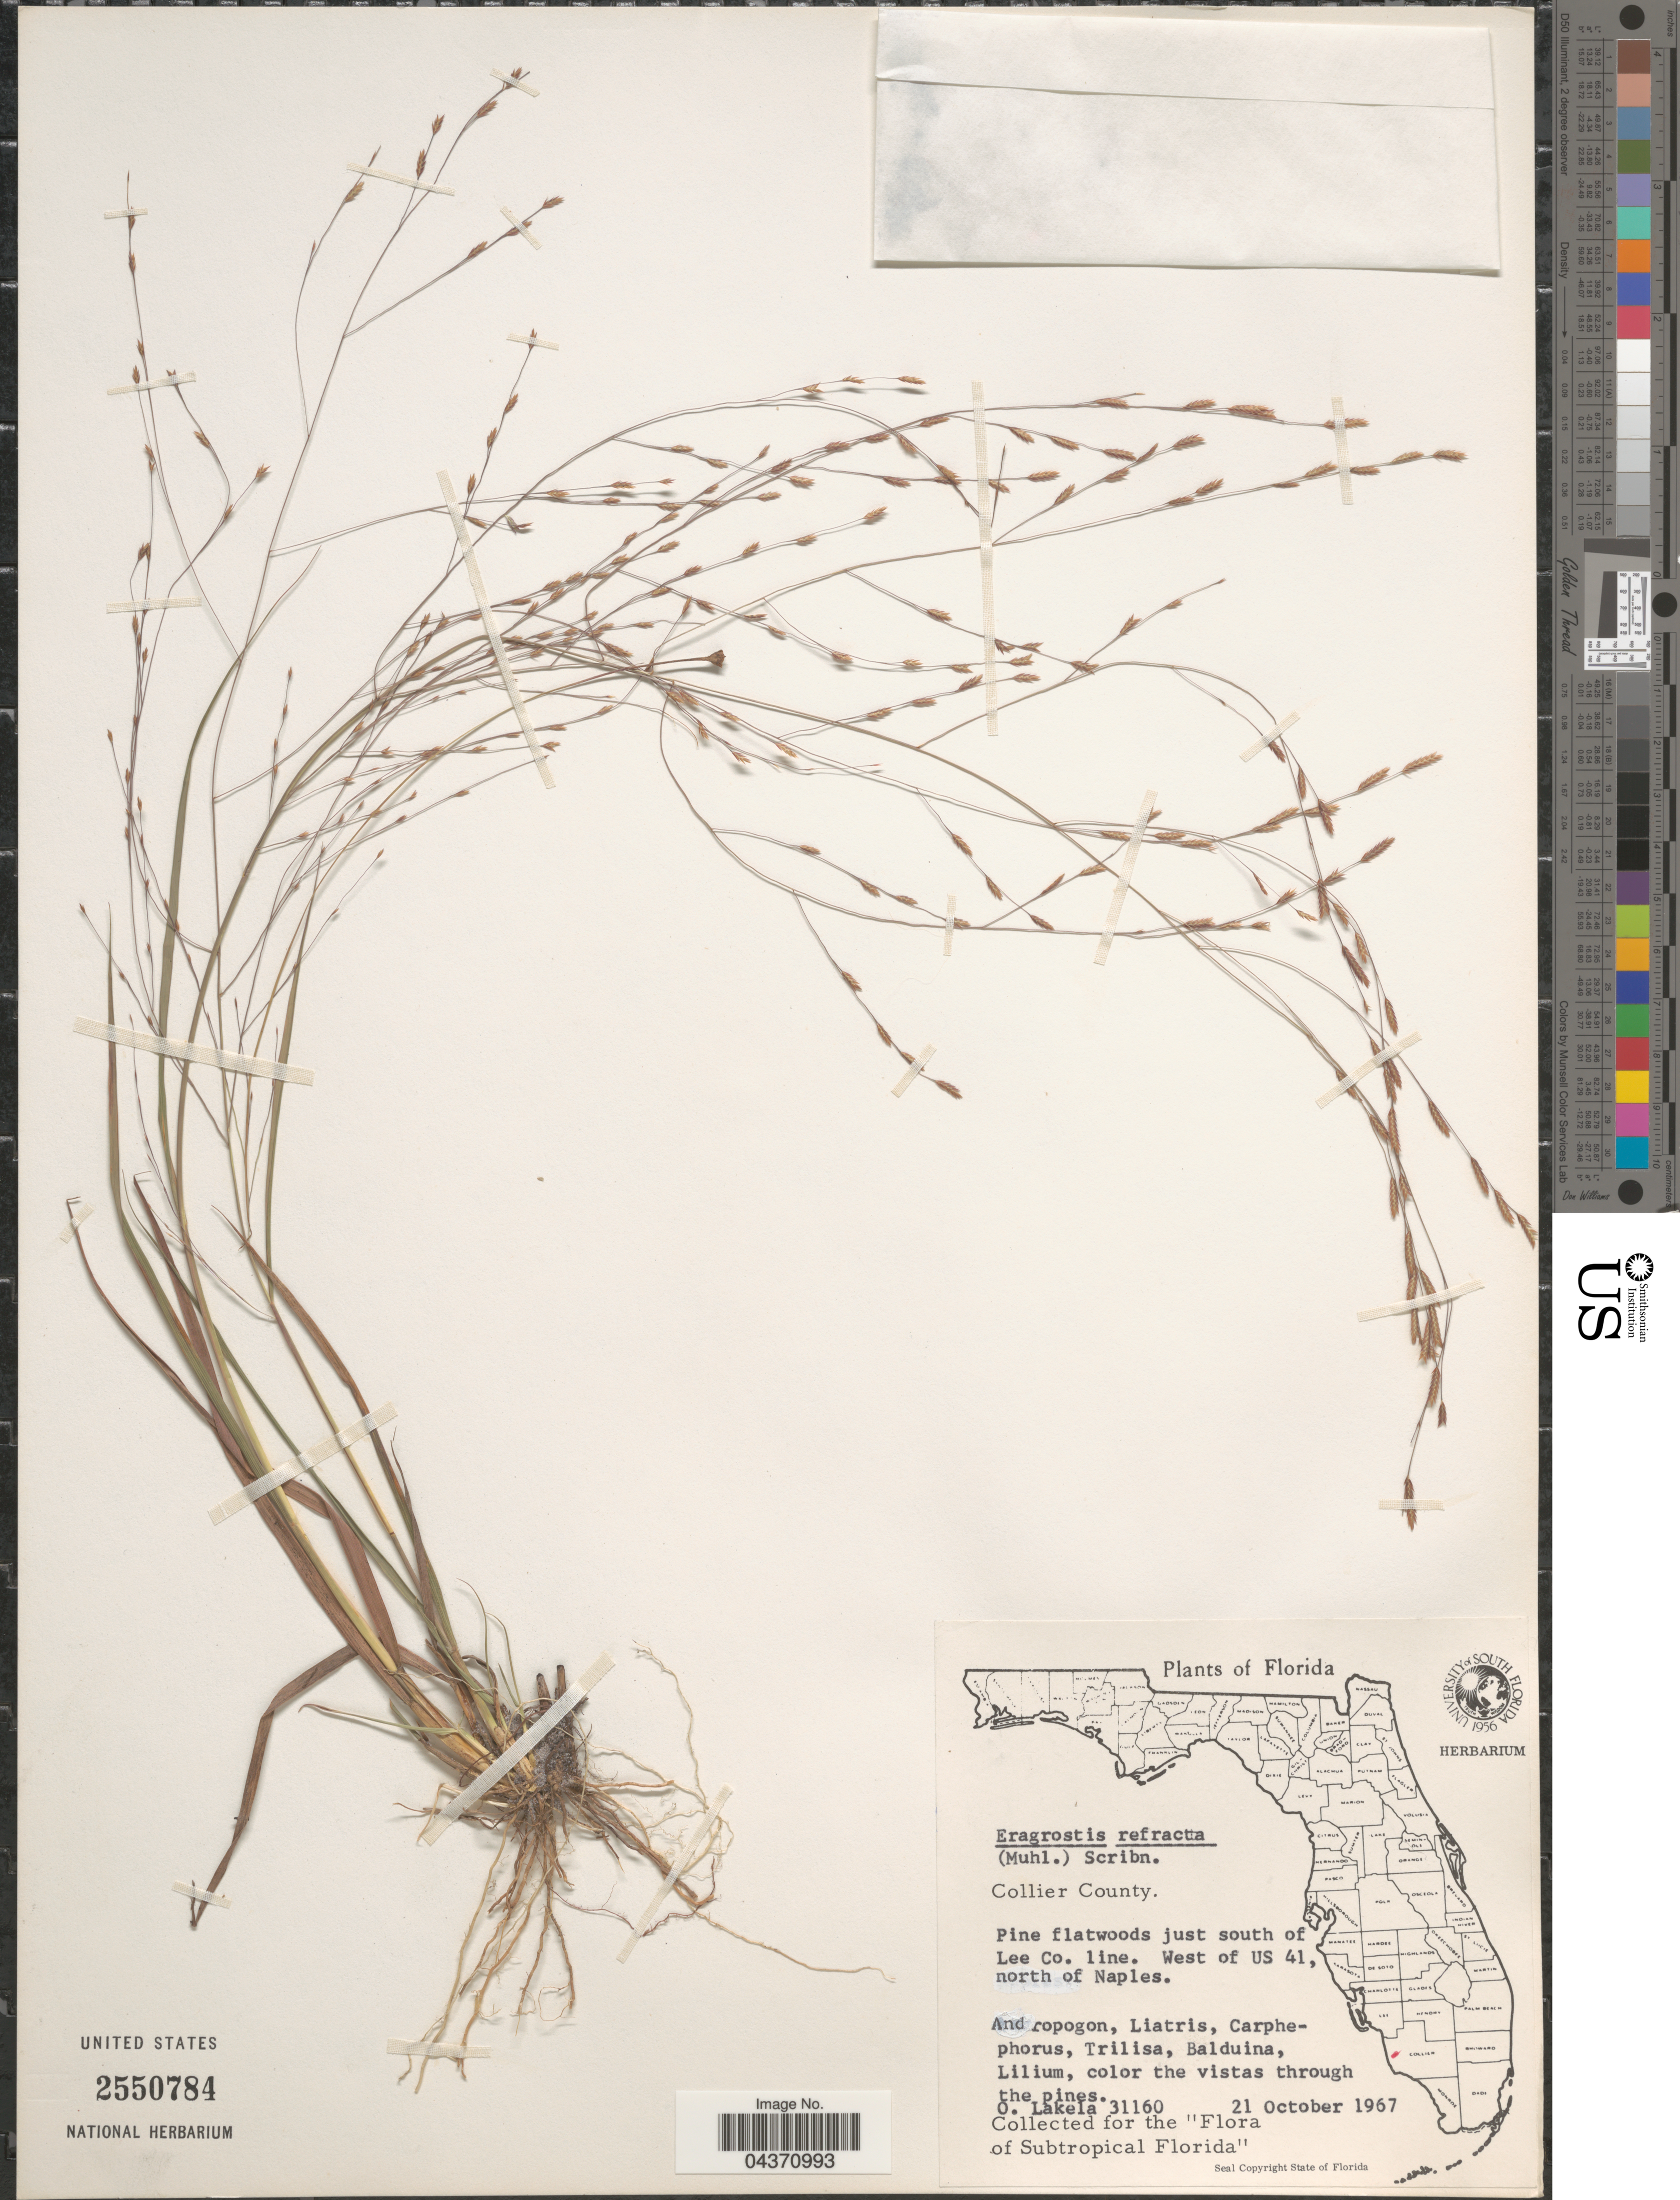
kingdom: Plantae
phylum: Tracheophyta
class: Liliopsida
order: Poales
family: Poaceae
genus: Eragrostis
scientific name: Eragrostis refracta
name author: (Muhl.) Scribn.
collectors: O. Lakela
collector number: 31160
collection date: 1967-10-21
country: United States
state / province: Florida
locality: Collier County. Pine flatwoods just south of Lee Co. line. West of US 41, north of Naples.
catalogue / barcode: US 2550784